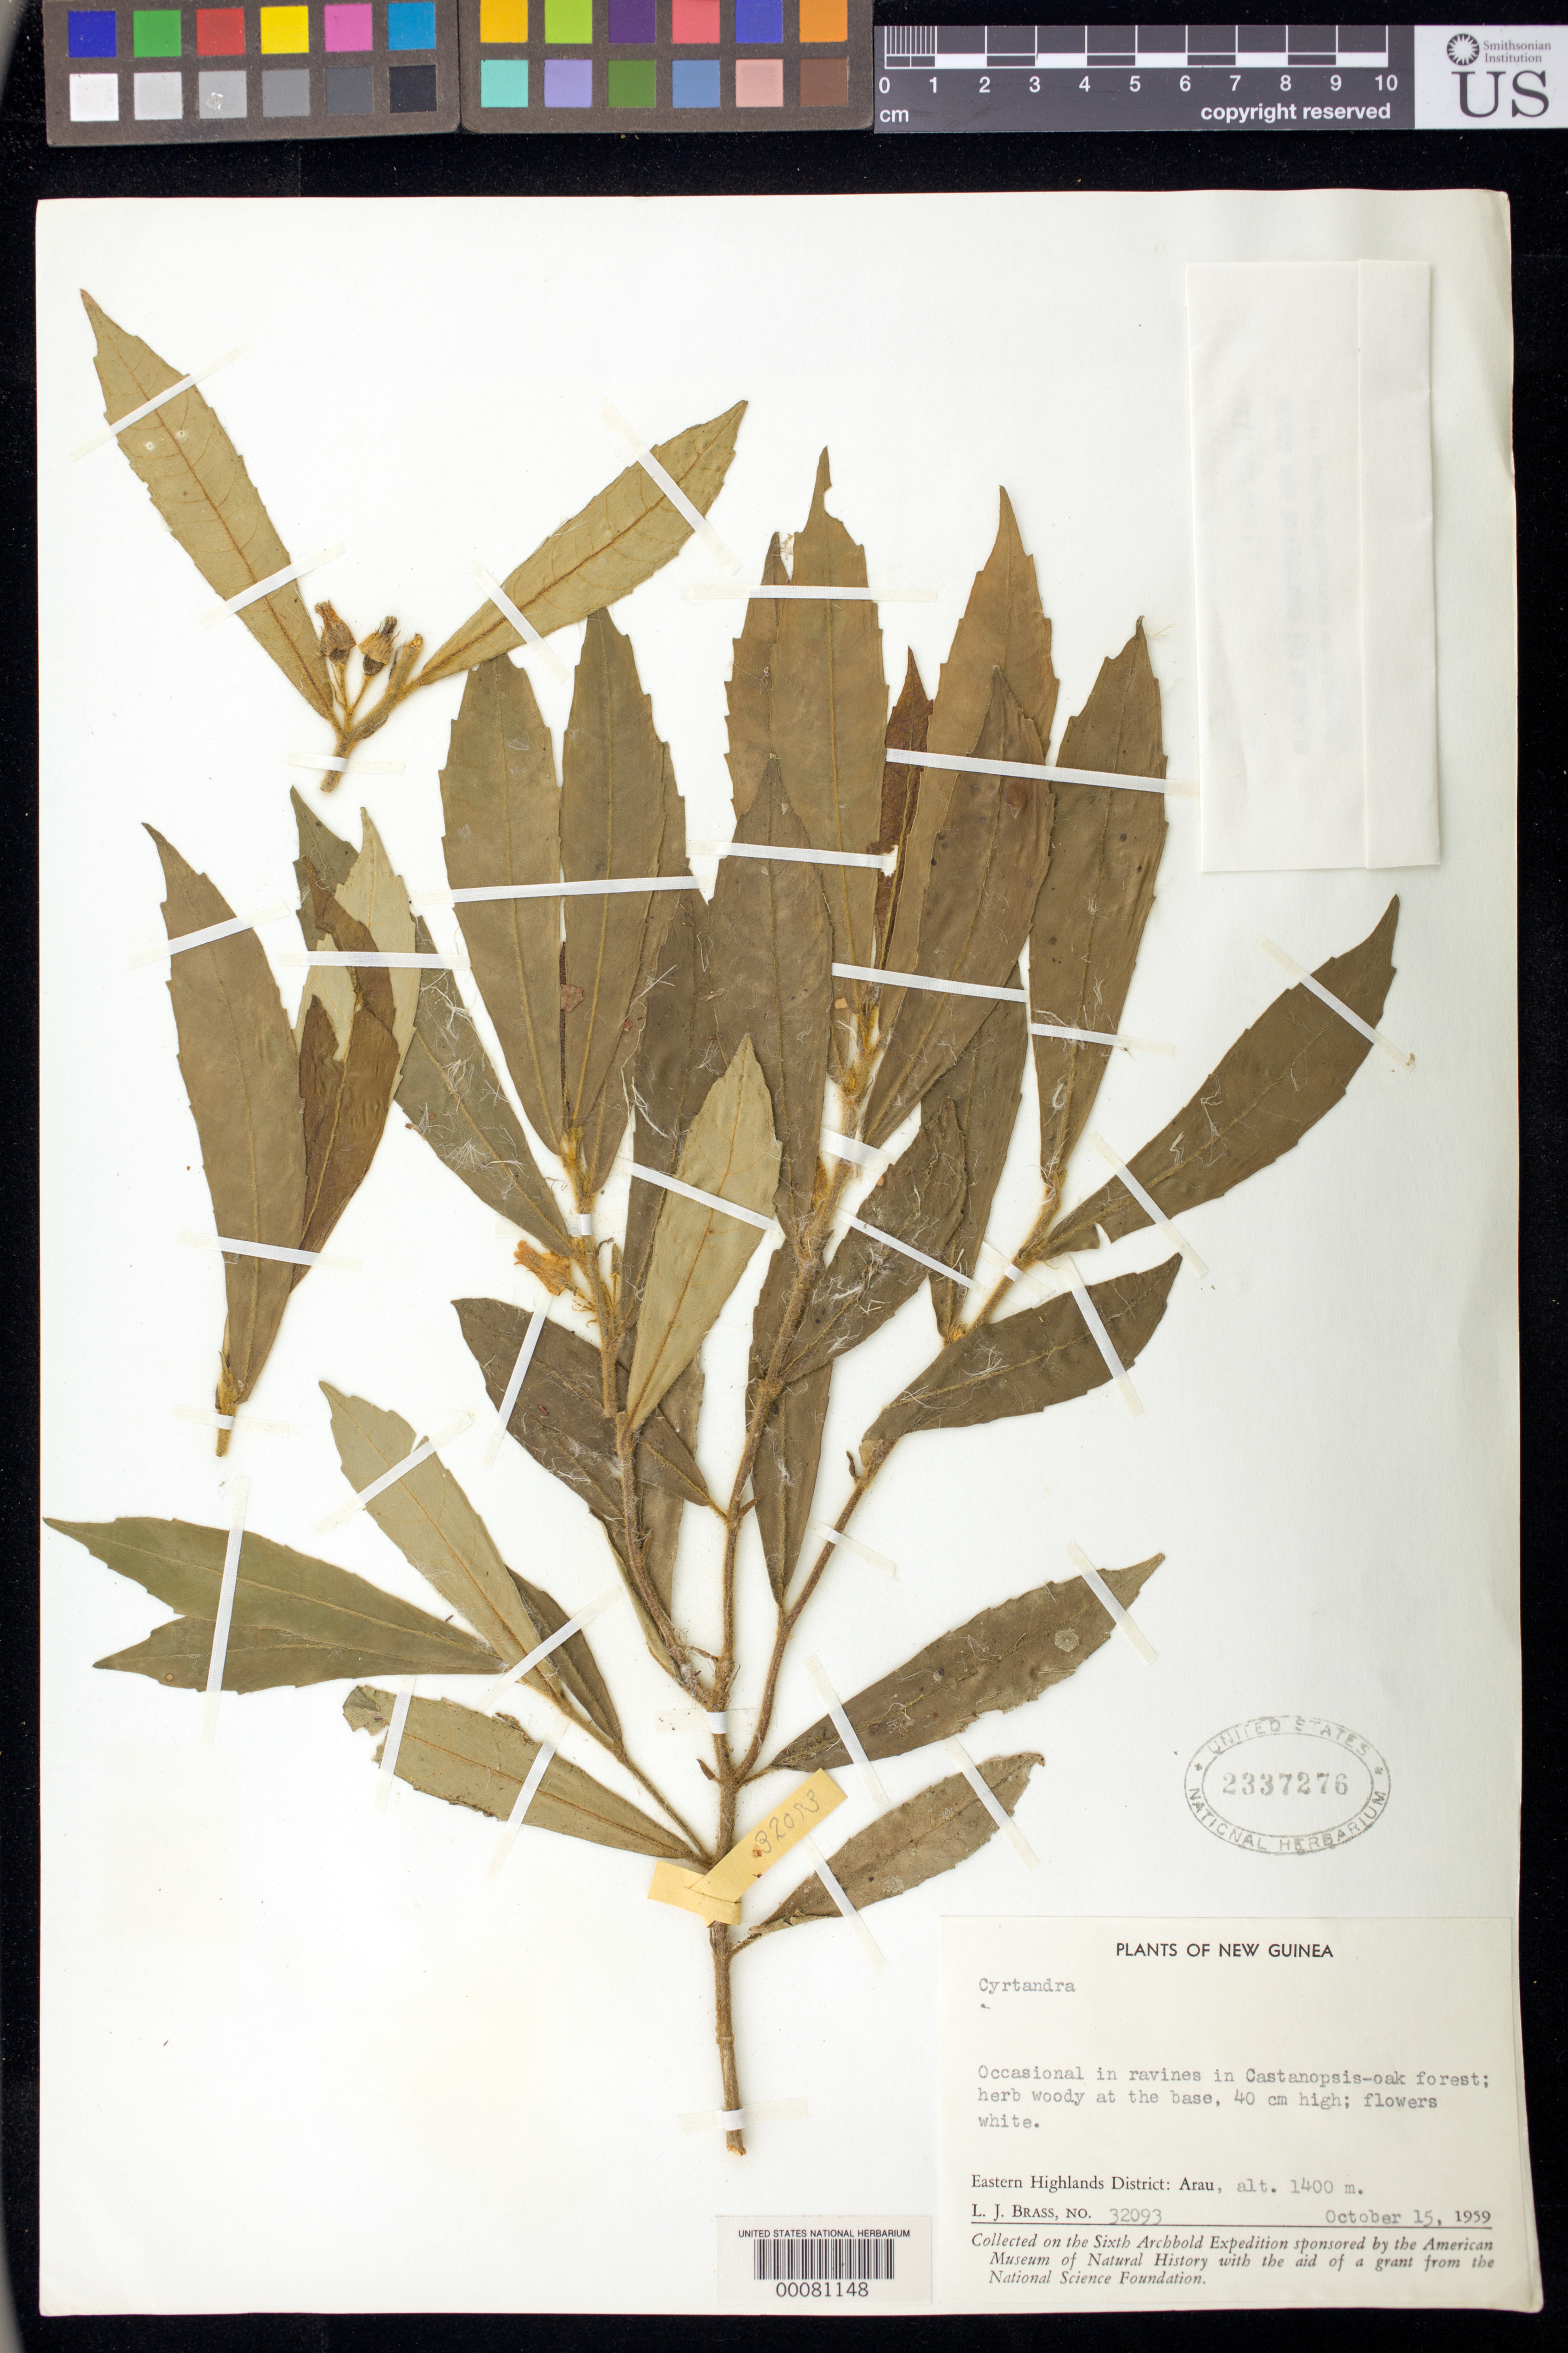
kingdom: Plantae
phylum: Tracheophyta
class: Magnoliopsida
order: Lamiales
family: Gesneriaceae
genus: Cyrtandra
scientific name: Cyrtandra sp.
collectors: L. J. Brass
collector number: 32093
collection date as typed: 15 Oct 1959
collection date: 1959-10-15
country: Papua New Guinea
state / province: Eastern Highlands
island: New Guinea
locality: Eastern highlands dist., Arau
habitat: Occasional in ravines in castanopsis-oak forest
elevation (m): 1400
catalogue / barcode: US 2337276